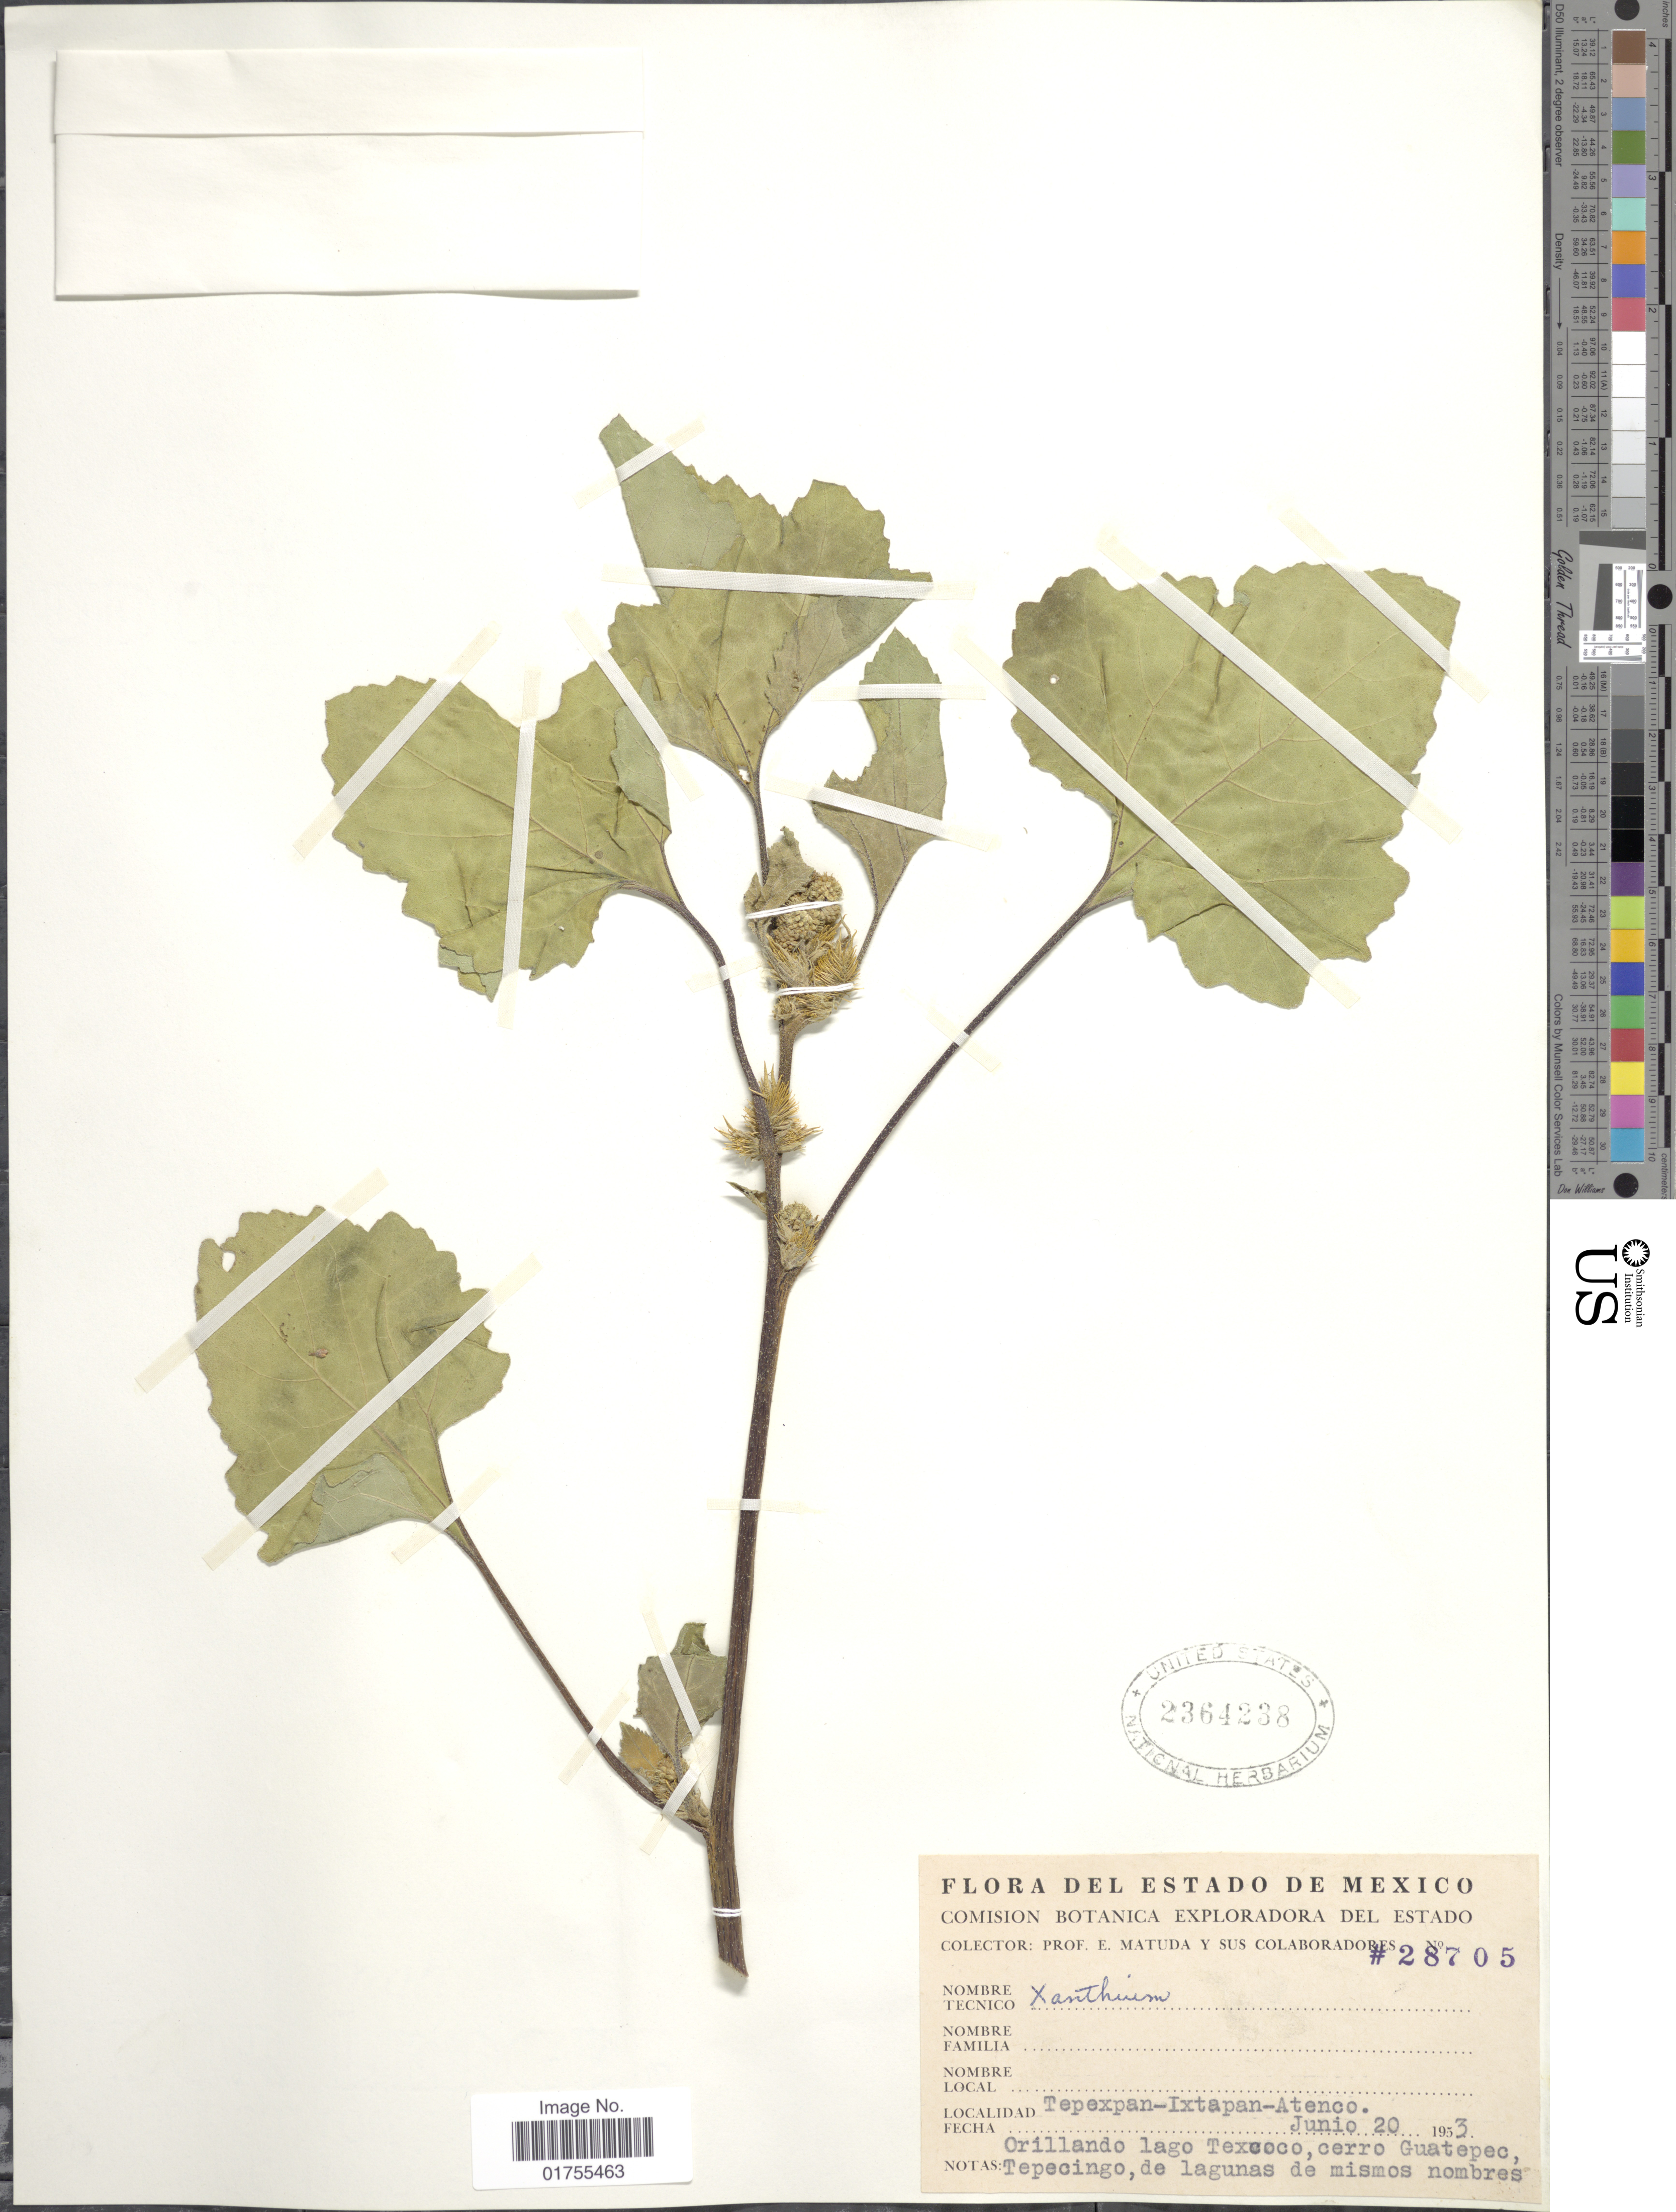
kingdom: Plantae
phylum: Tracheophyta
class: Magnoliopsida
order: Asterales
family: Asteraceae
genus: Xanthium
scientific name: Xanthium sp.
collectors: E. Matuda & et al.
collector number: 28705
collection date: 1953-06-20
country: Mexico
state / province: México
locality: Tepexpan-Ixtapan-Atenco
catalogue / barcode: US 2364238